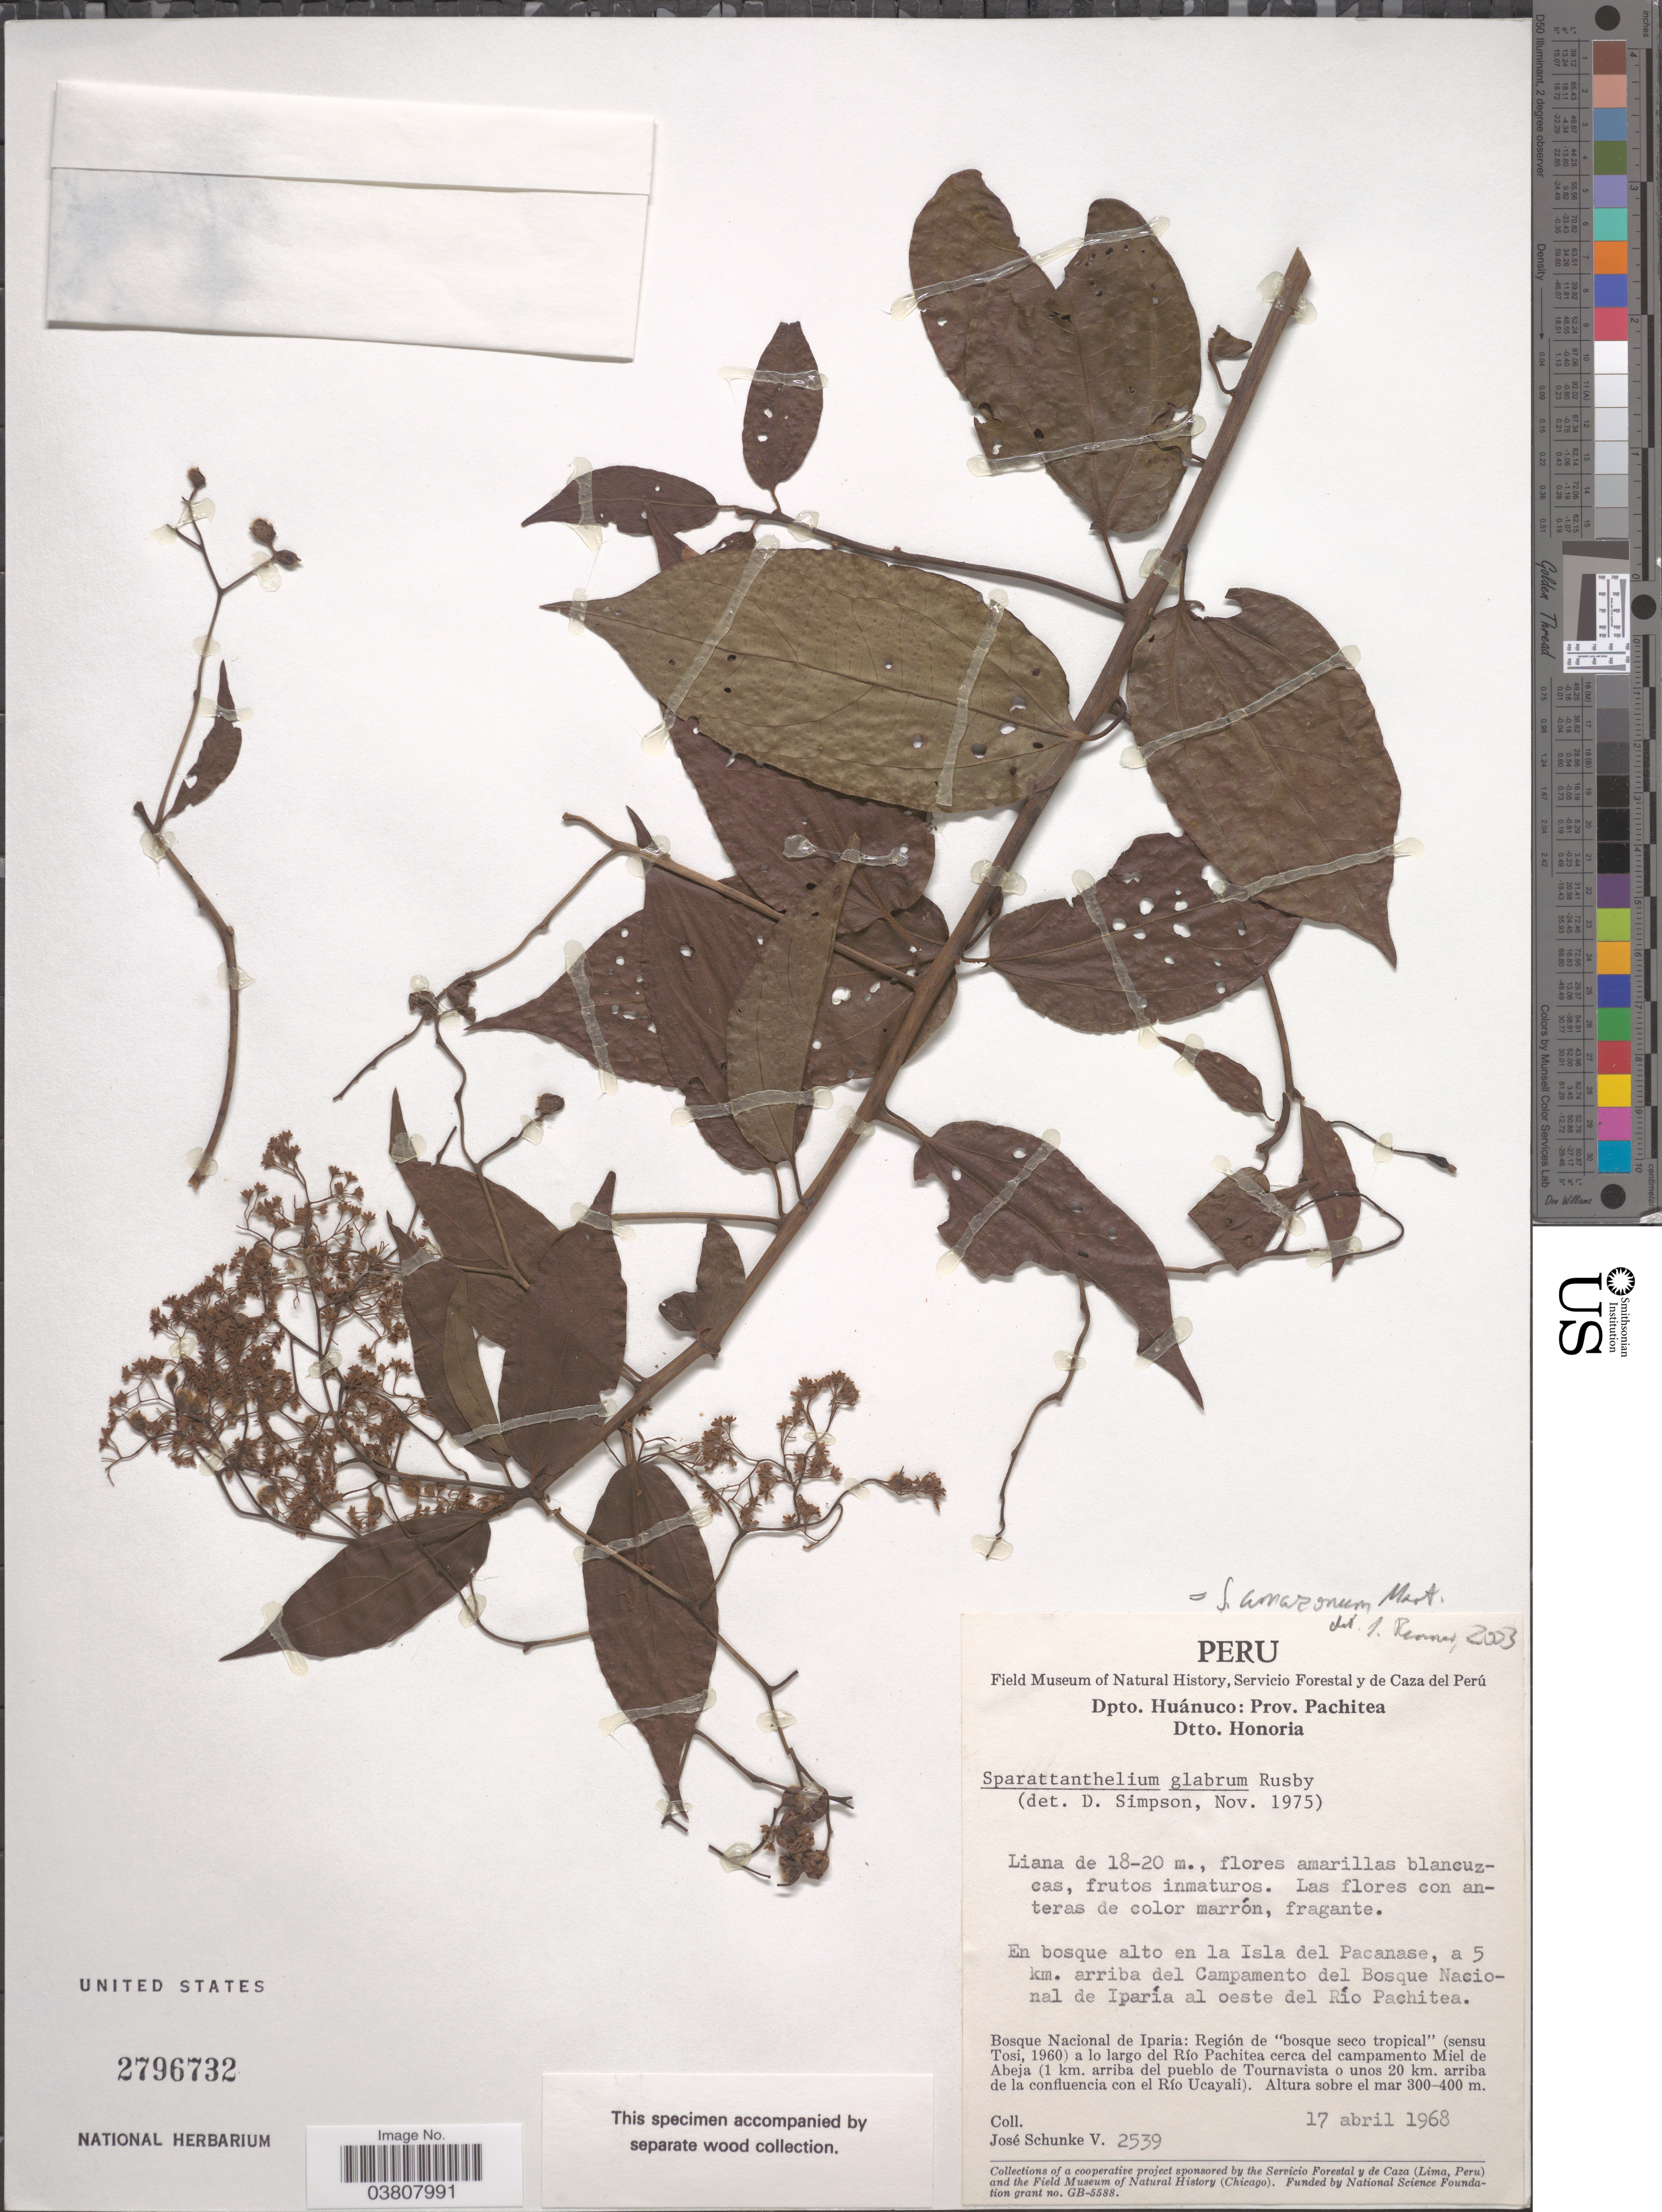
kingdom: Plantae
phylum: Tracheophyta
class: Magnoliopsida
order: Laurales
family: Hernandiaceae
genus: Sparattanthelium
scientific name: Sparattanthelium amazonum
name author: Mart.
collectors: J. Schunke Vigo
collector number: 2539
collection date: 1968-04-17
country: Peru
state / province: Huánuco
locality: Dpto. Huánuco: Prov. Pachitea. Dtto. Honoria. En bosque alto en la Isla del Pacanase, a 5 km. arriba del Campamento del Bosque Nacional de Iparía al oeste del Río Pachitea. Bosque Nacional de Iparia: Región de "bosque seco tropical"(sensu Tosi, 1960) a lo largo del Río Pachitea cerca del campamento Miel de Abeja (1 km. arriba del pueblo de Tournavista o unos 20 km. arriba d ela confluencia con el Río Ucayali)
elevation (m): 300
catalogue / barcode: US 2796732